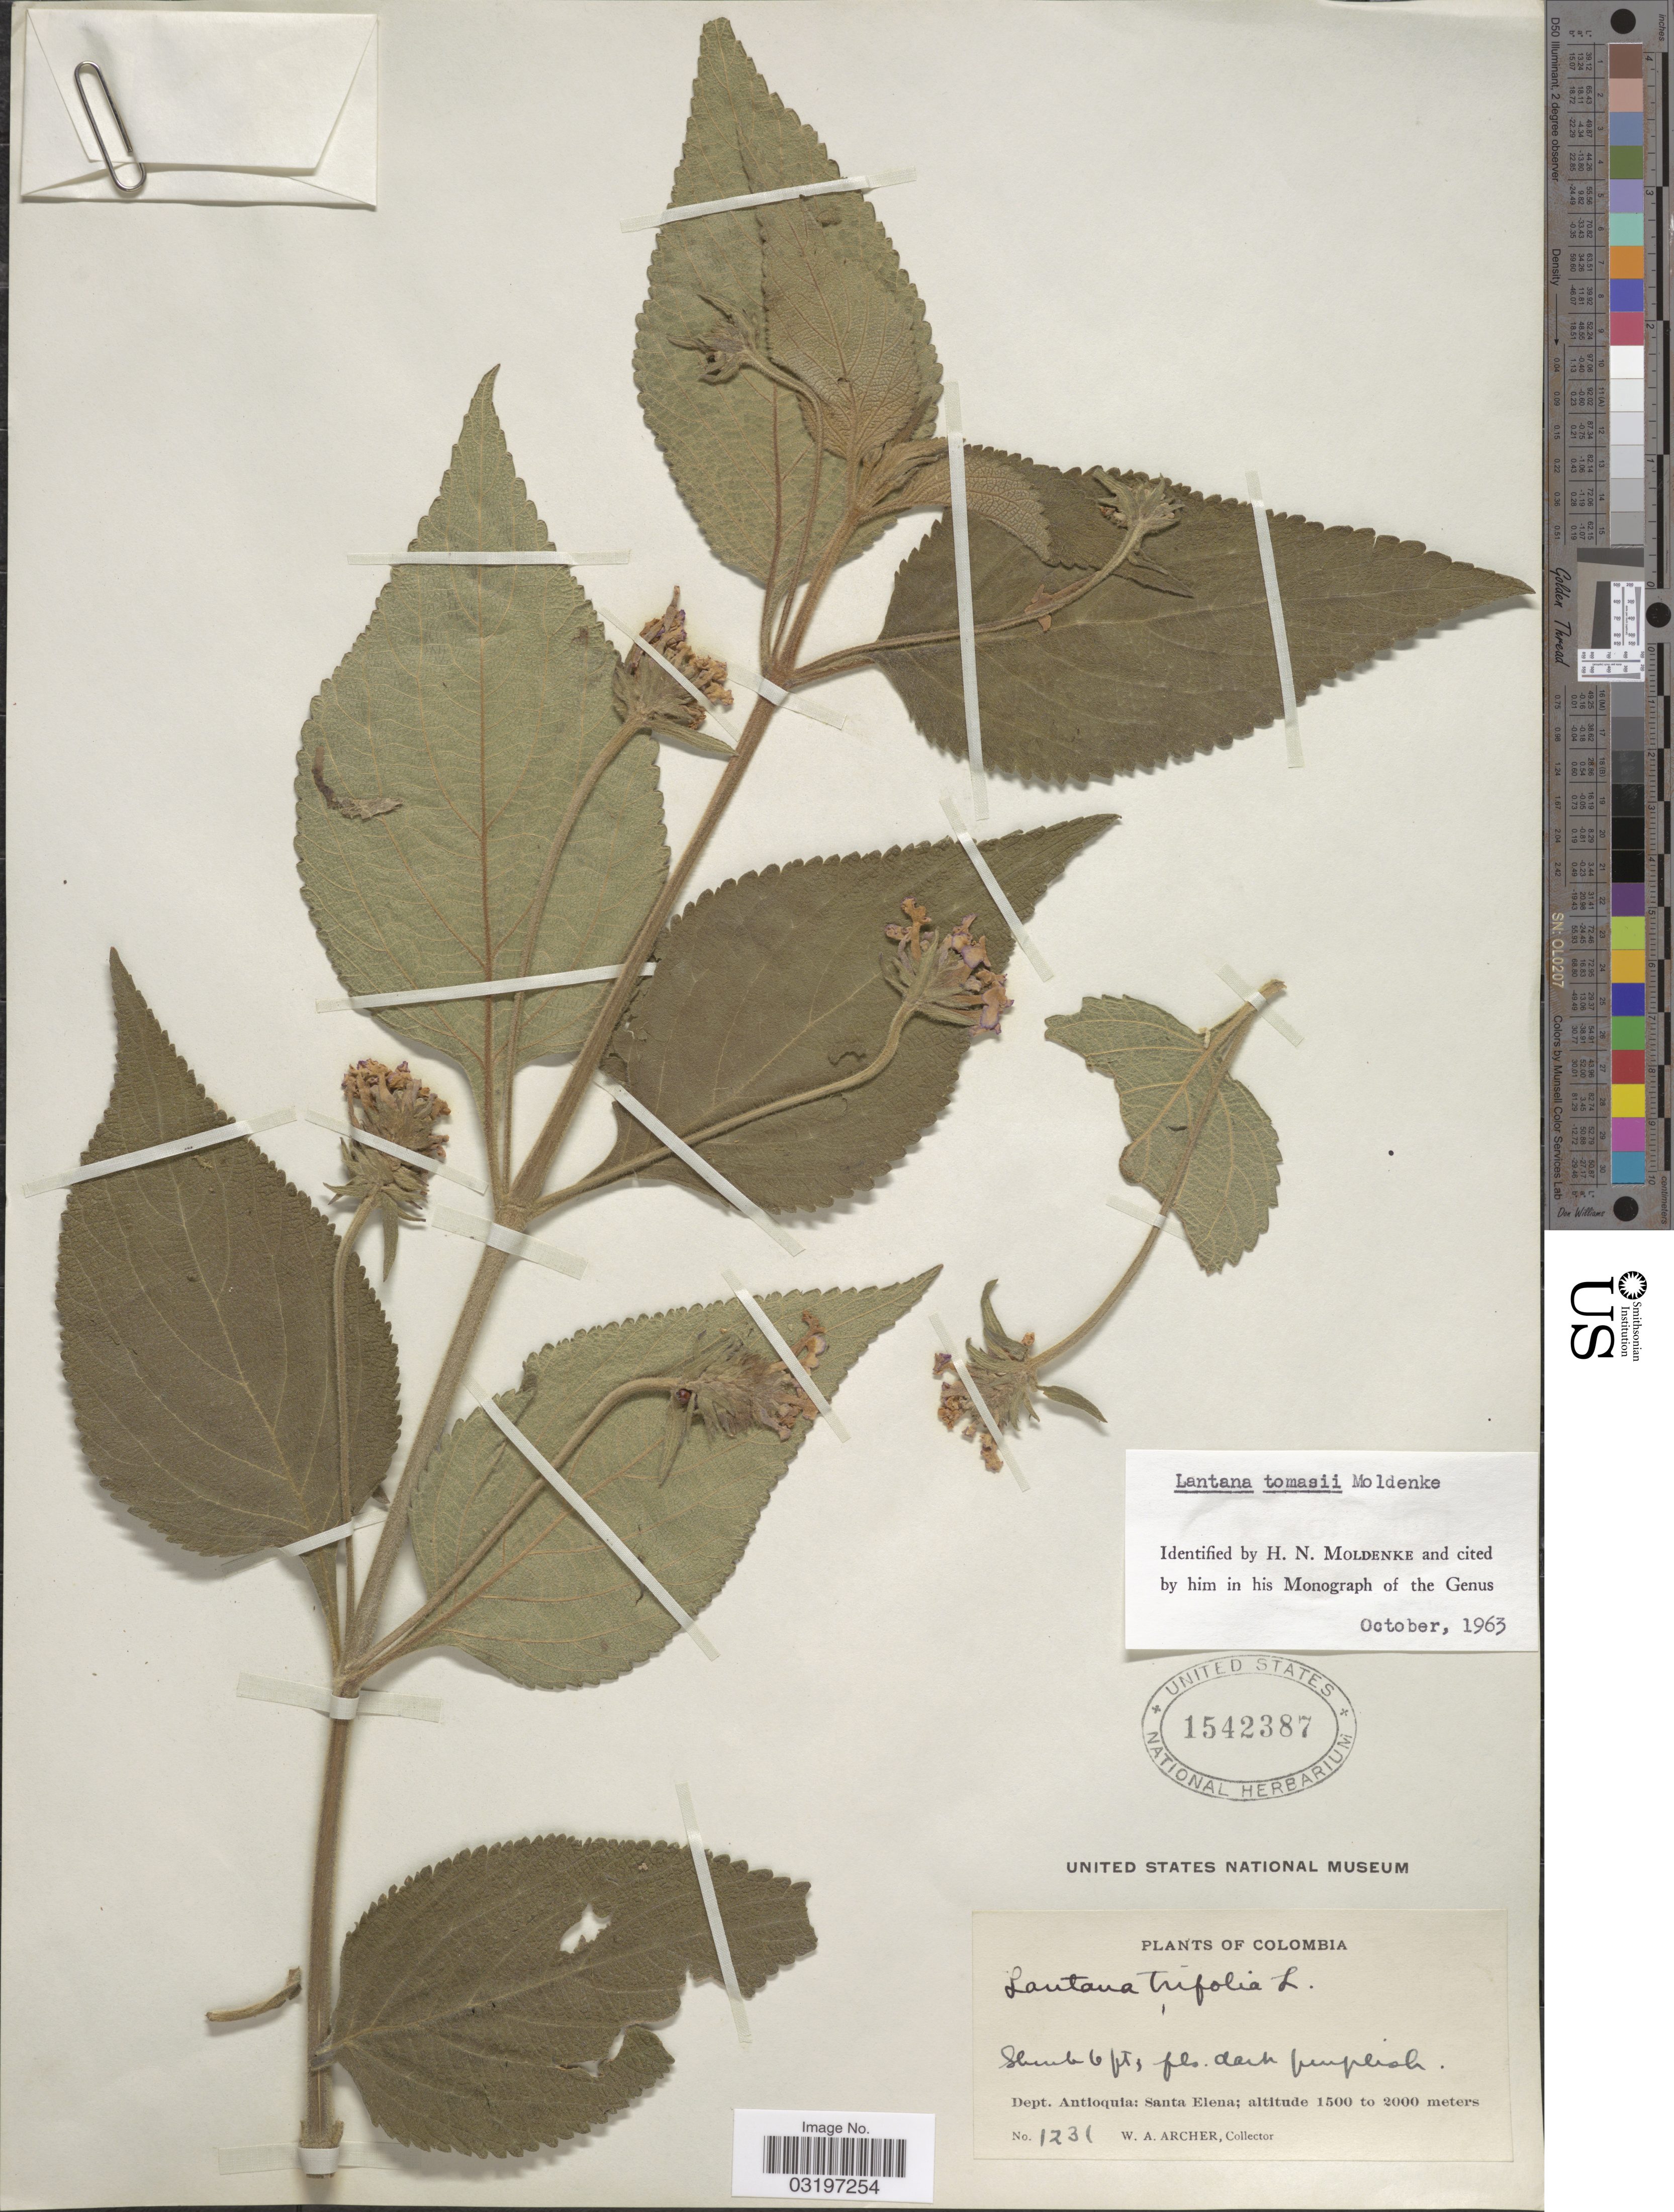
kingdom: Plantae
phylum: Tracheophyta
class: Magnoliopsida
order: Lamiales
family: Verbenaceae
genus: Lantana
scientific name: Lantana tomasii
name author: Moldenke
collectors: W. Archer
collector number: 1231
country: Colombia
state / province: Antioquia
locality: Dept. Antioquia: Santa Elena.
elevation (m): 1500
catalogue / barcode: US 1542387